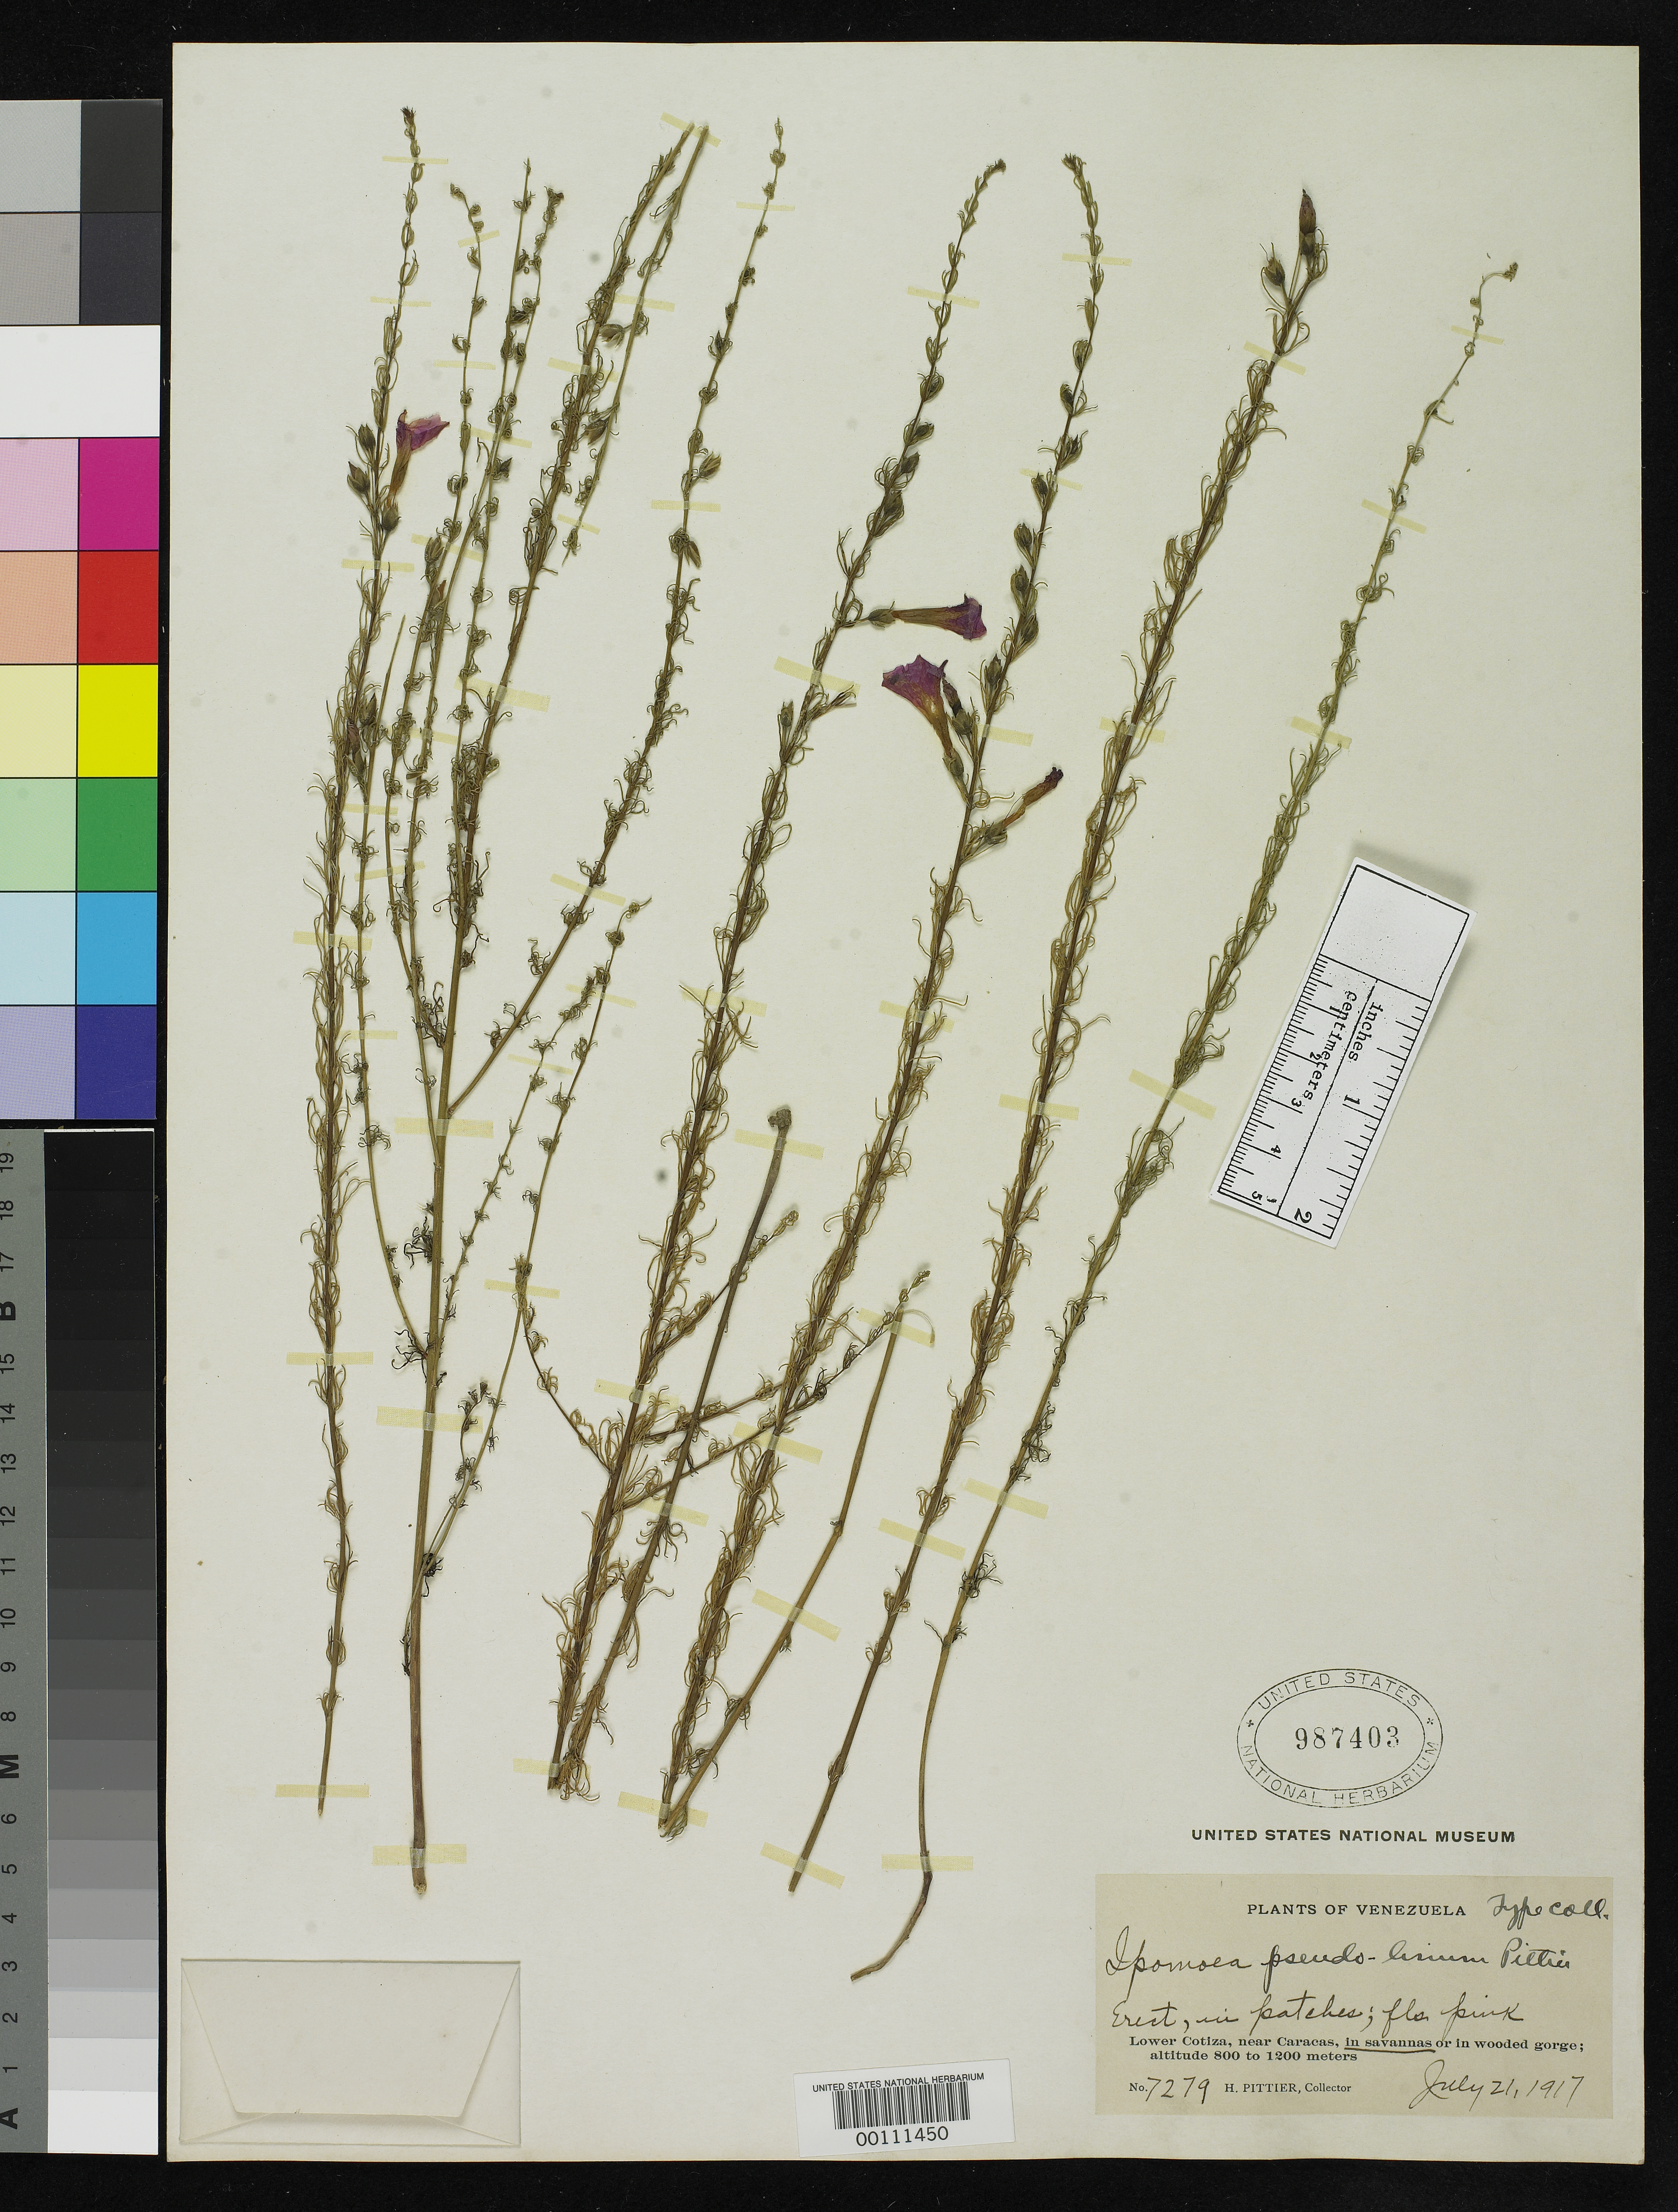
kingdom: Plantae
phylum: Tracheophyta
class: Magnoliopsida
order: Solanales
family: Convolvulaceae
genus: Ipomoea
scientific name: Ipomoea pseudolinum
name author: Pittier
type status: Type Collection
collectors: H. F. Pittier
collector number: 7279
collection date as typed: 21 Jul 1917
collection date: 1917-07-21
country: Venezuela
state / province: Distrito Federal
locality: Lower Cotiza, near Caracas.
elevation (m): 800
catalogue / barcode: US 987403